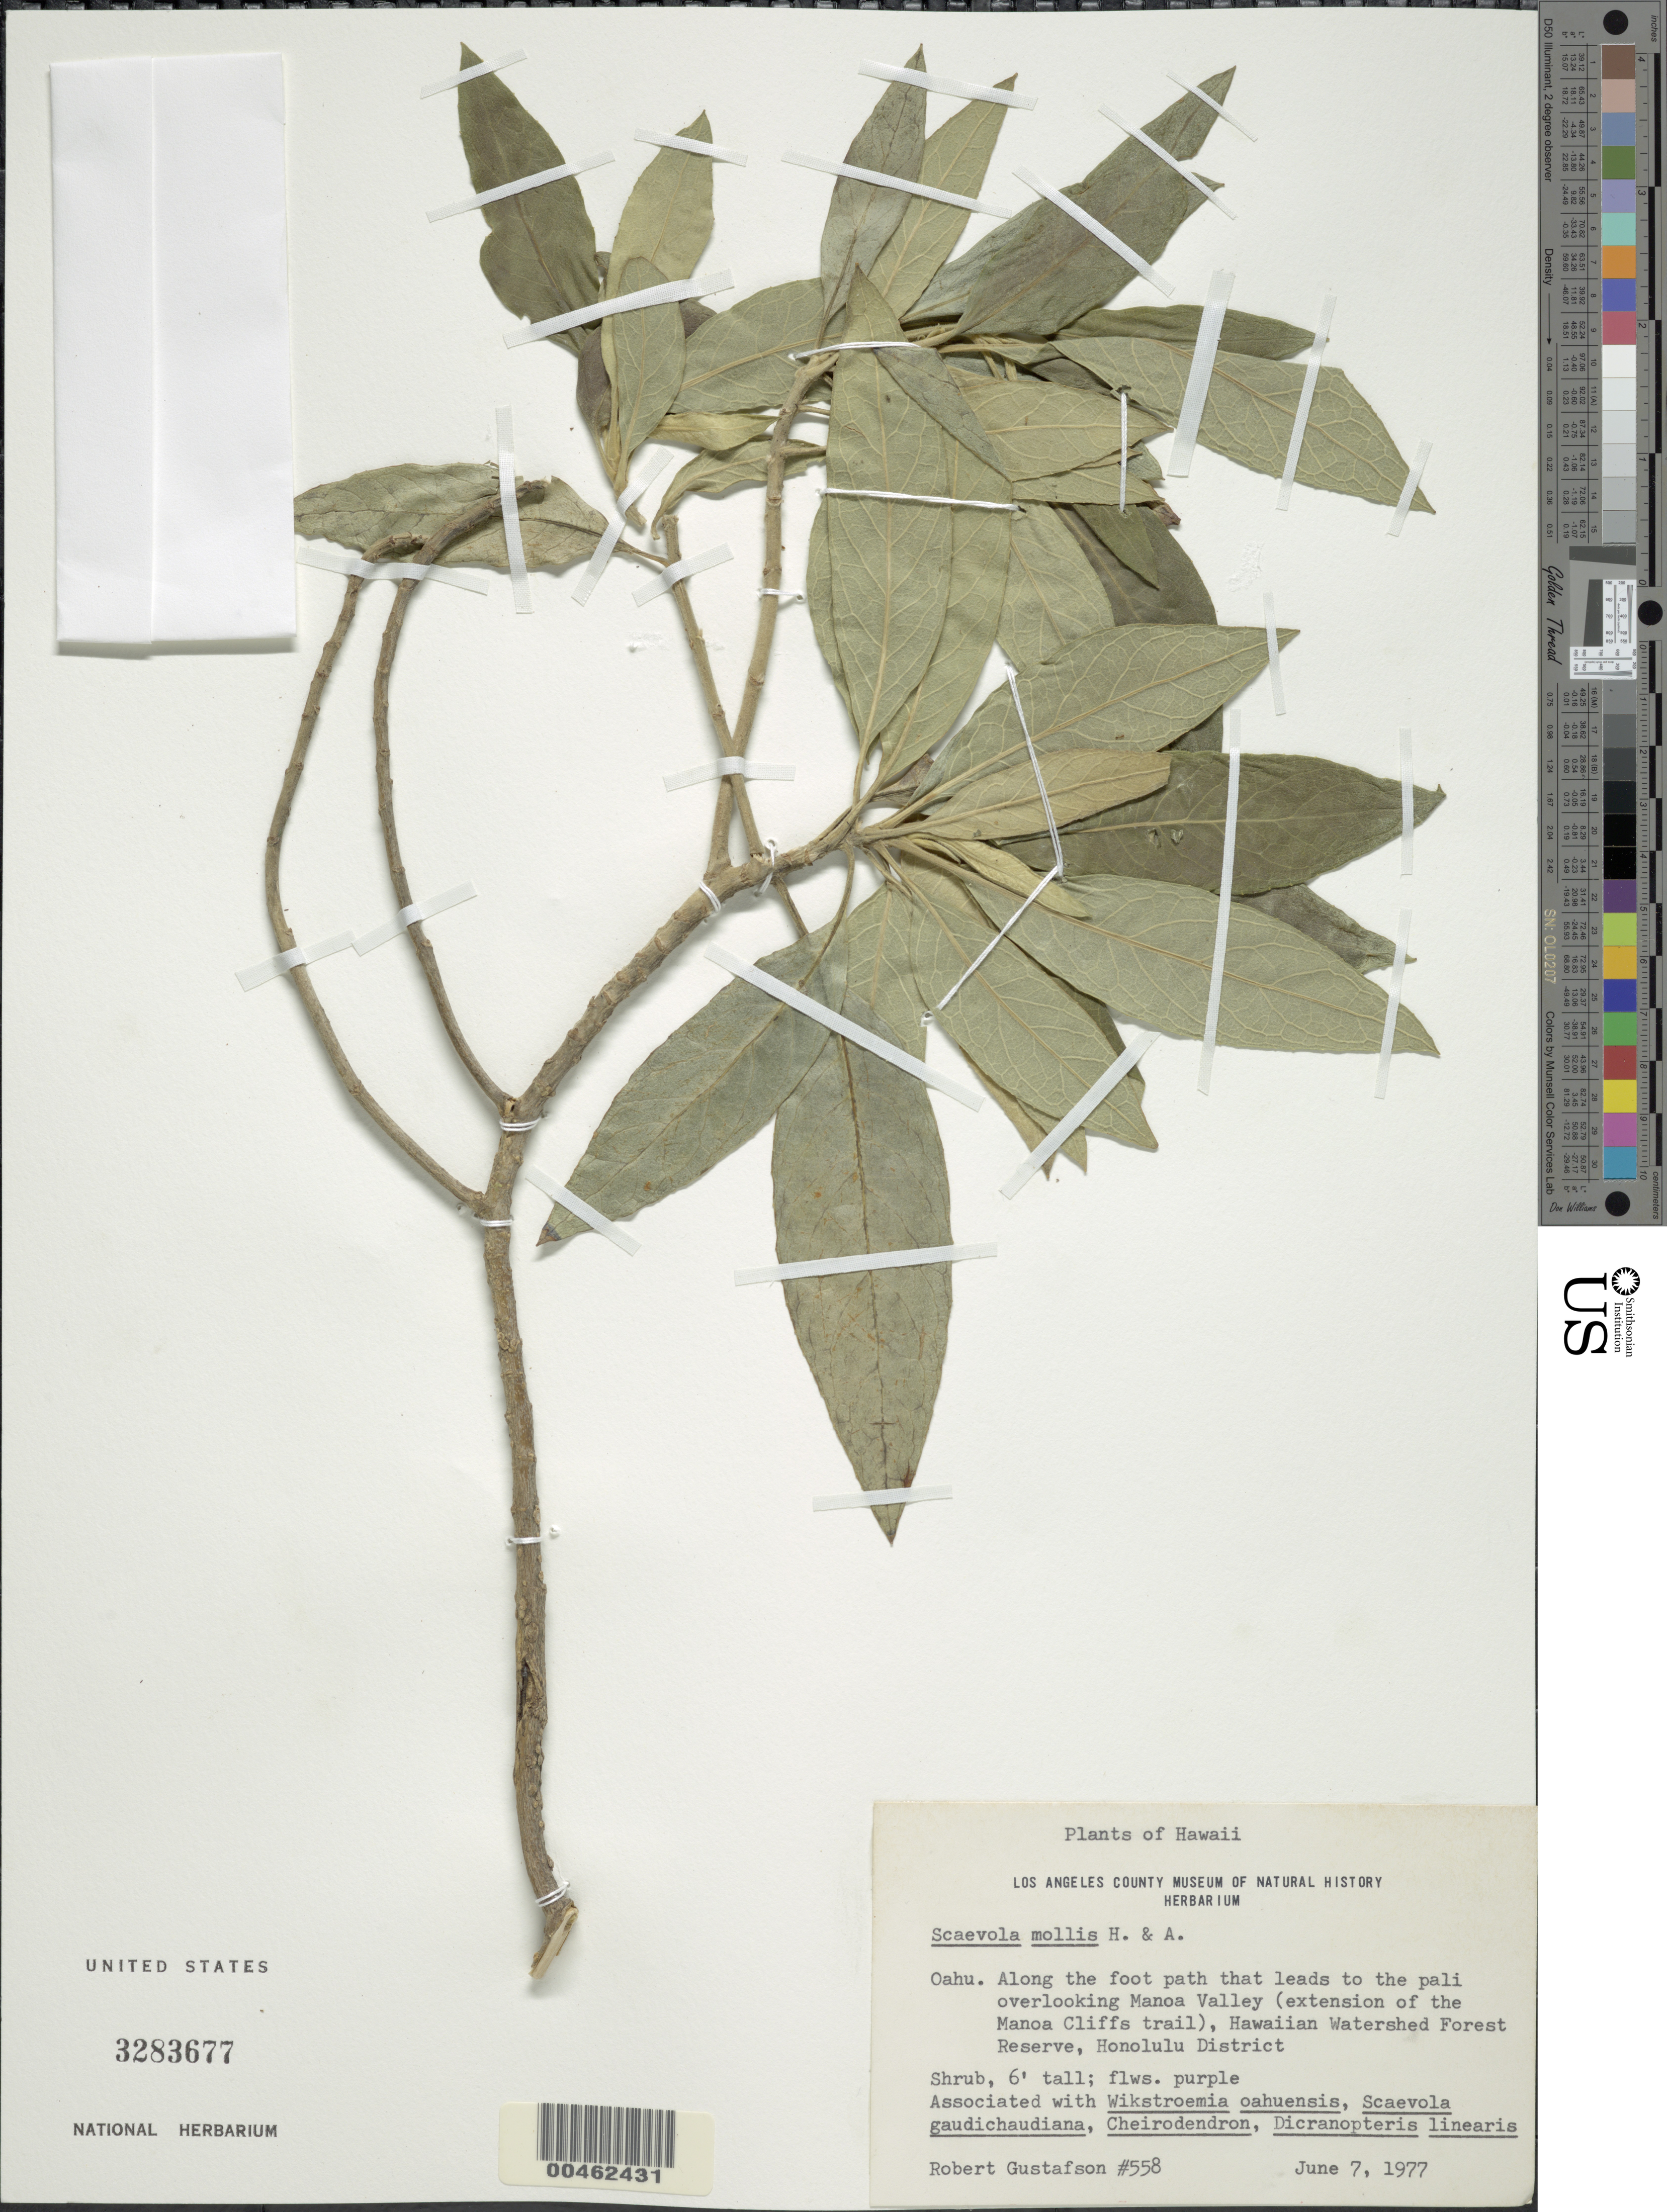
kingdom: Plantae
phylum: Tracheophyta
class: Magnoliopsida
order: Asterales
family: Goodeniaceae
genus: Scaevola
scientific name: Scaevola mollis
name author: Hook. & Arn.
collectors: R. Gustafson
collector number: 558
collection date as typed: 7 Jun 1977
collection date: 1977-06-07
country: United States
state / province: Hawaii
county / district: Honolulu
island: Oahu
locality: Along foot path that leads to the pali overlooking Manoa Valley, extension of the Manoa Cliffs Trail, Hawaiian Watershed For Res, Honolulu District.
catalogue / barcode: US 3283677